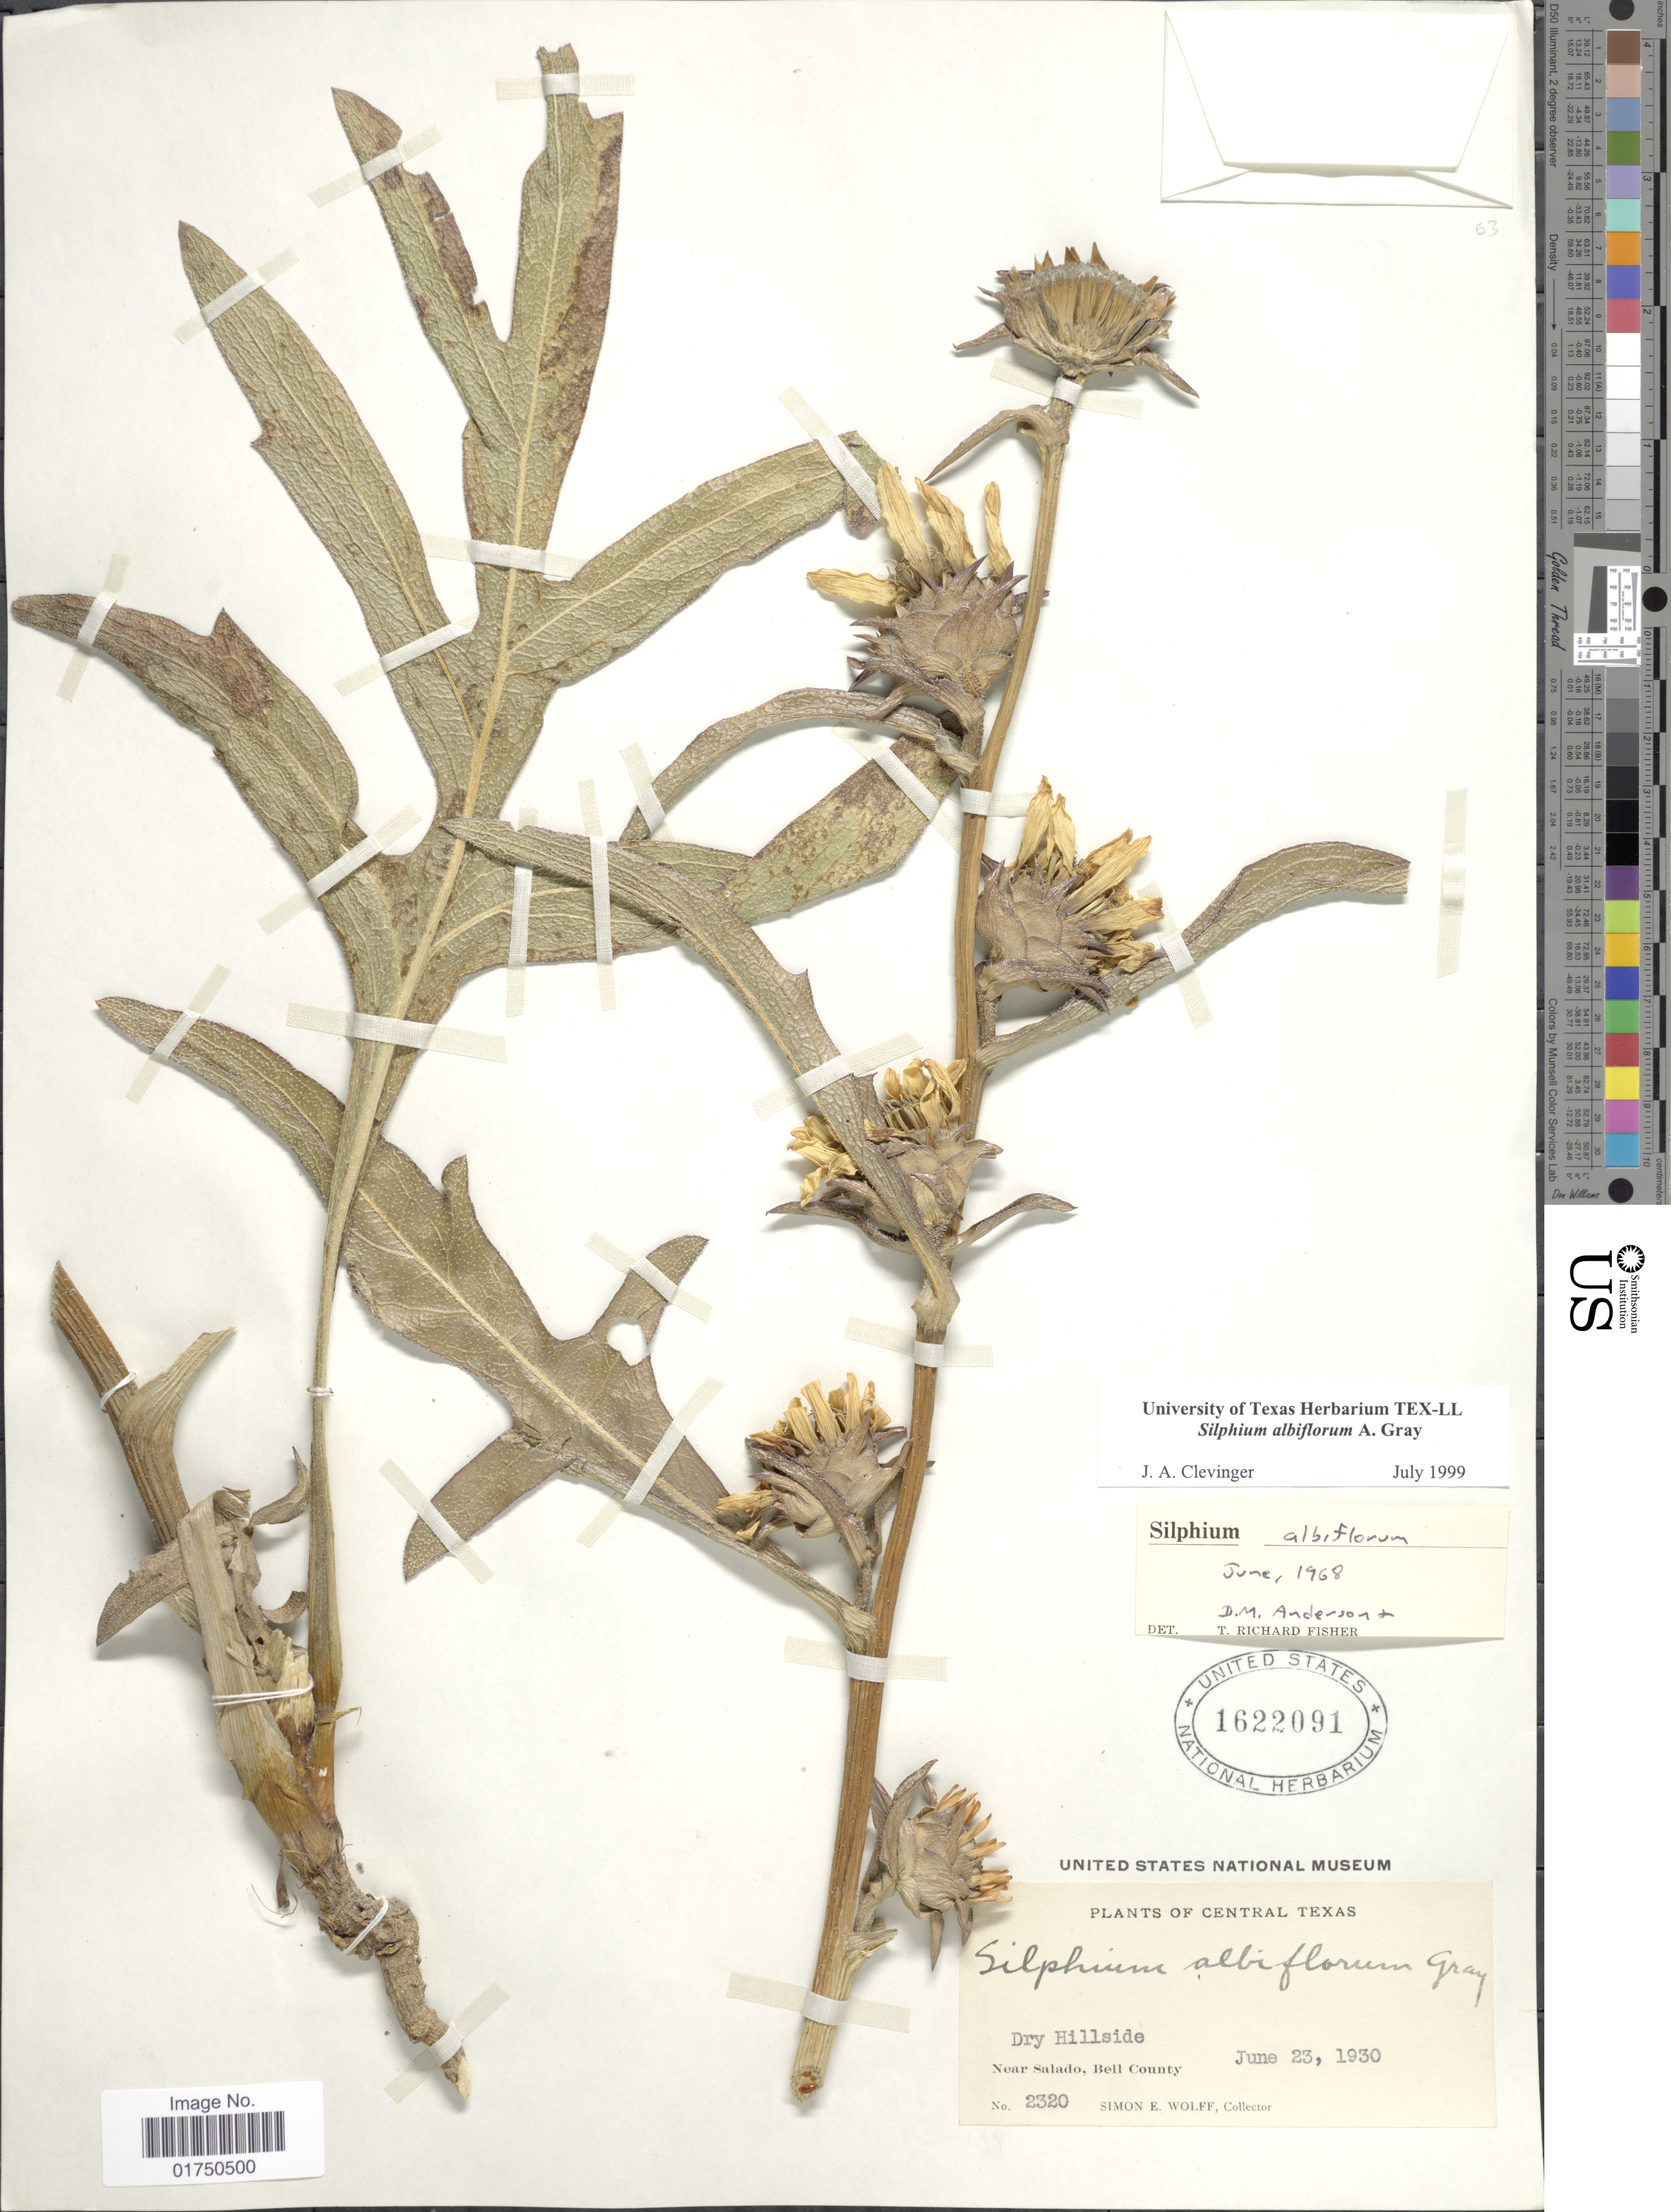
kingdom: Plantae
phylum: Tracheophyta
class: Magnoliopsida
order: Asterales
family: Asteraceae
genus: Silphium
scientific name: Silphium albiflorum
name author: A. Gray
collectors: S. E. Wolff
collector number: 2320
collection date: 1930-06-23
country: United States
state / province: Texas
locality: Central Texas. Dry Hillside. Near Salado, Bell County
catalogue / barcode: US 1622091